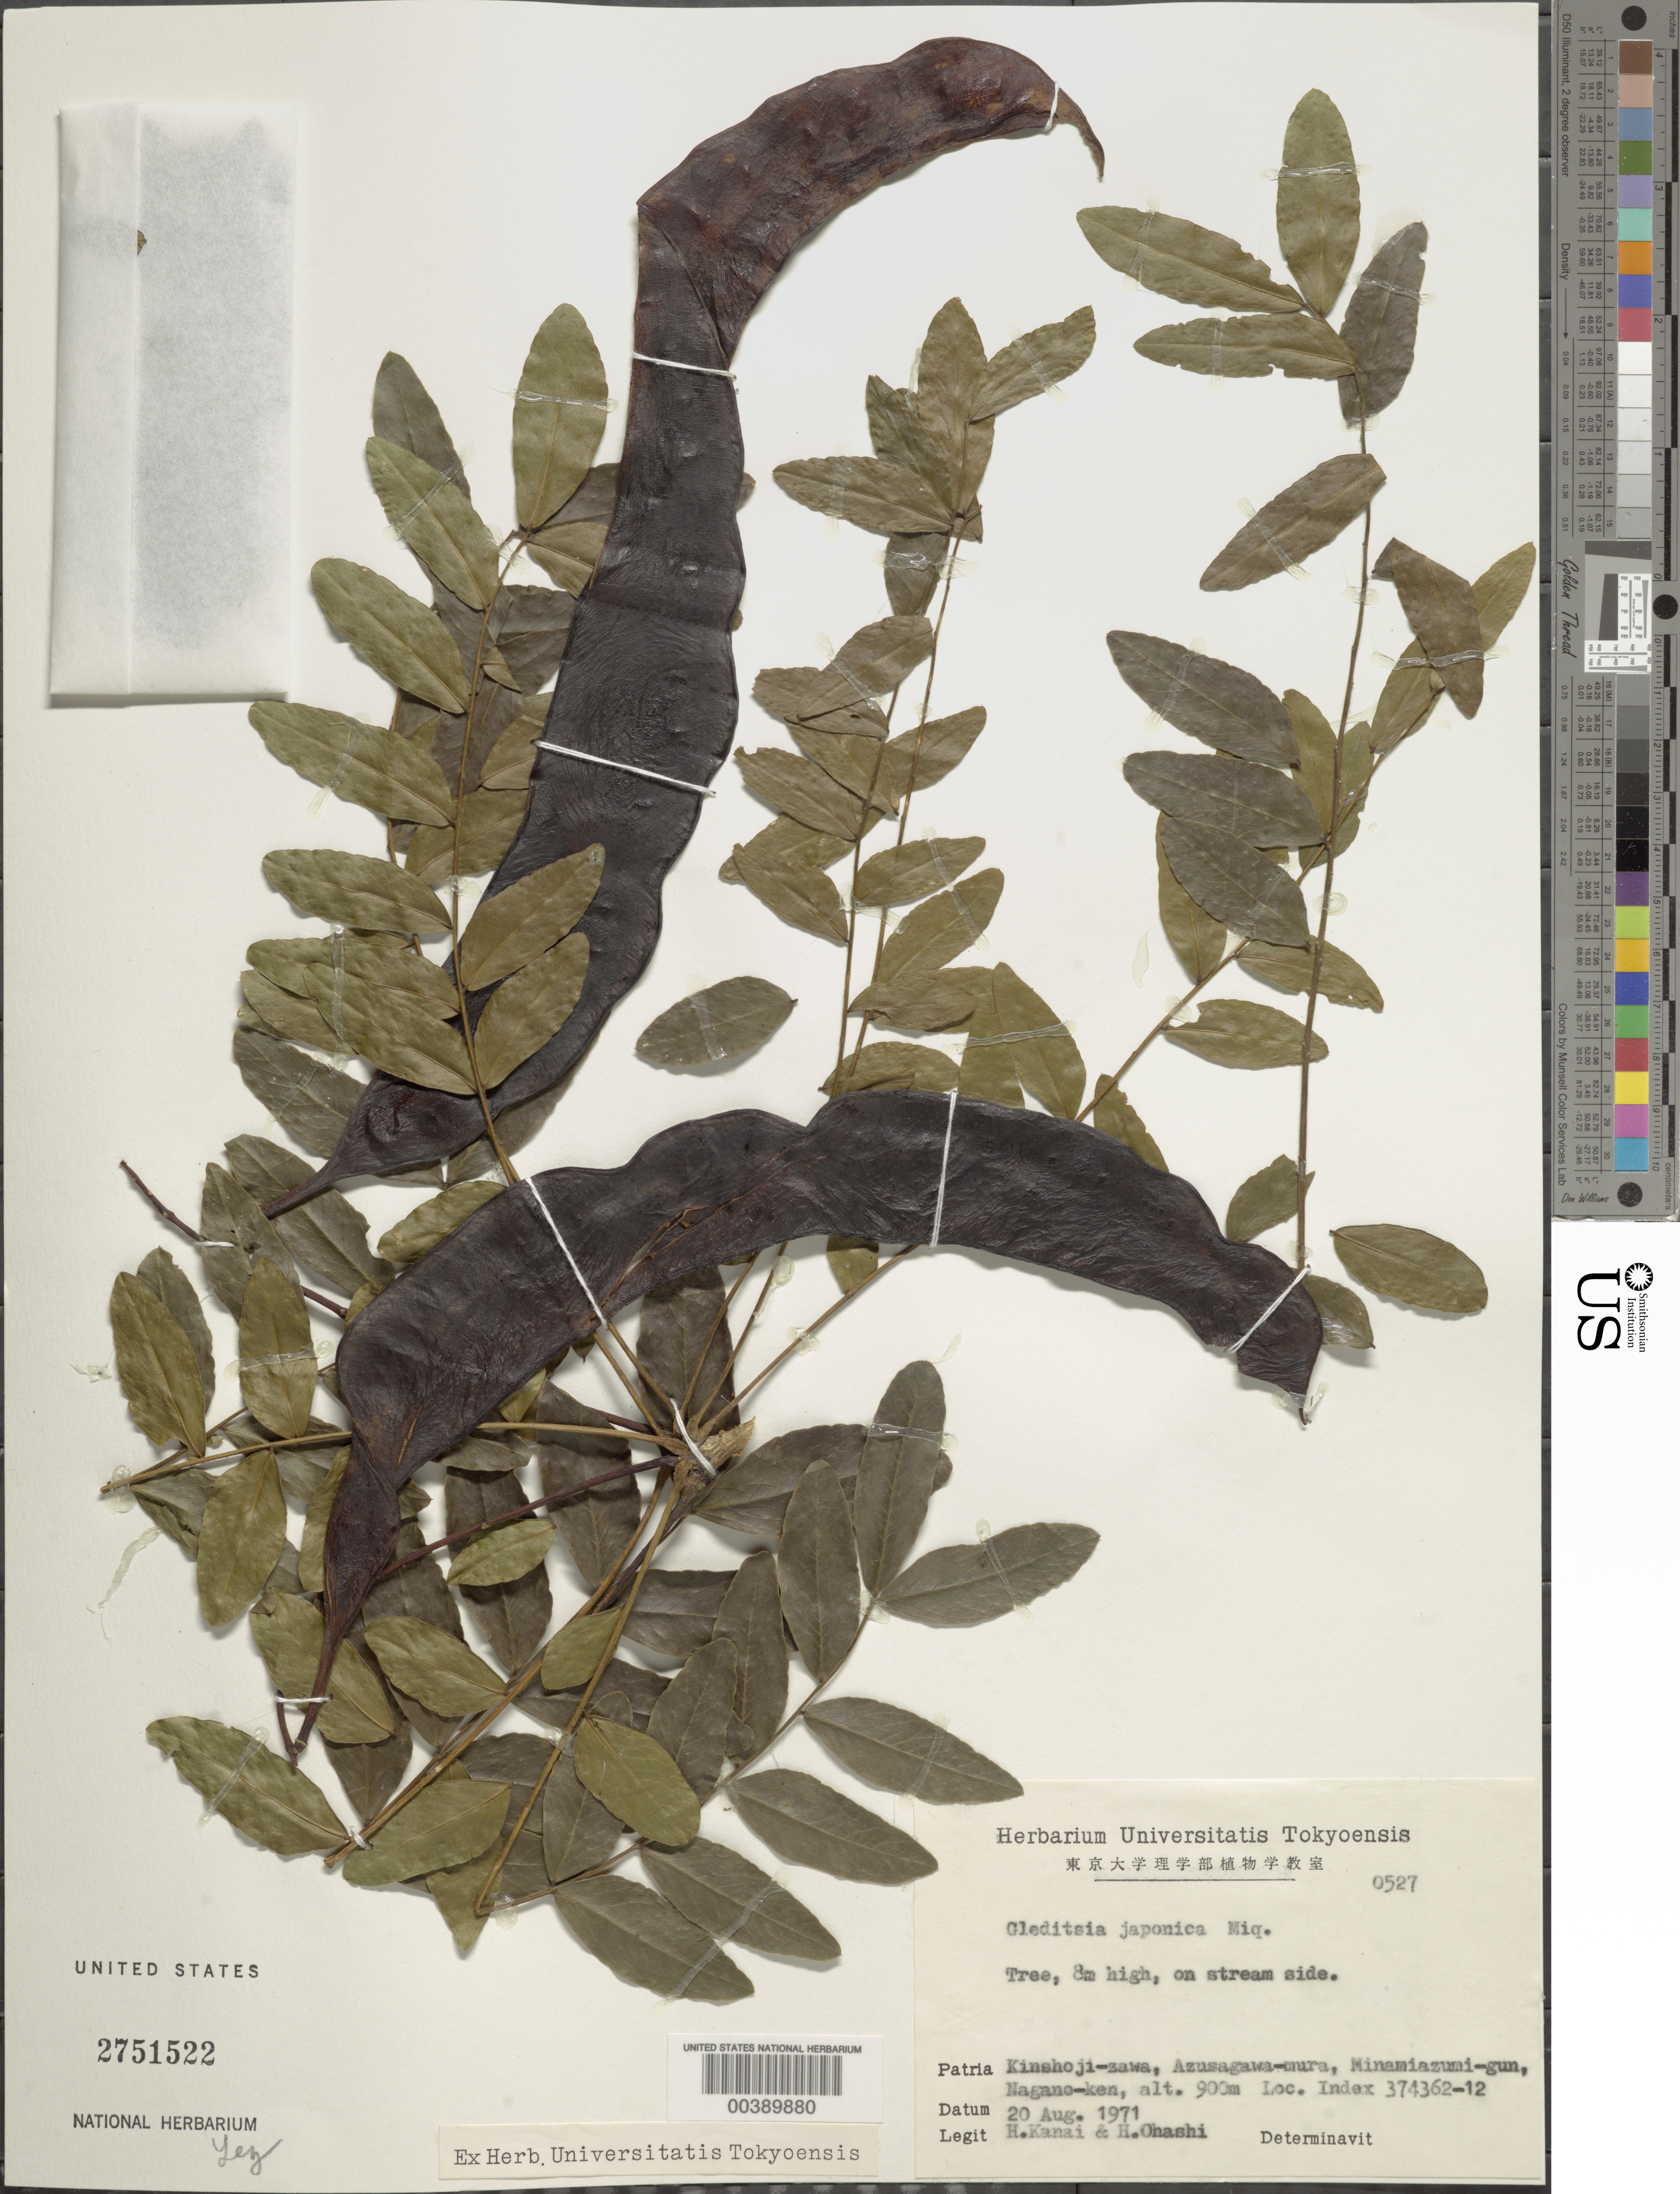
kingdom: Plantae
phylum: Tracheophyta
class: Magnoliopsida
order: Fabales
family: Fabaceae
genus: Gleditsia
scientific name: Gleditsia japonica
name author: Miq.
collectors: H. Kanai & H. Ohashi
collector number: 0527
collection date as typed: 20 Aug 1971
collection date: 1971-08-20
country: Japan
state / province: Nagano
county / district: Minami-azumi-gun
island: Honshu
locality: Kinshoji-sawa, azusagawa-mura, minamiazumi-gun, nagano-ken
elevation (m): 900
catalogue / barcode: US 2751522